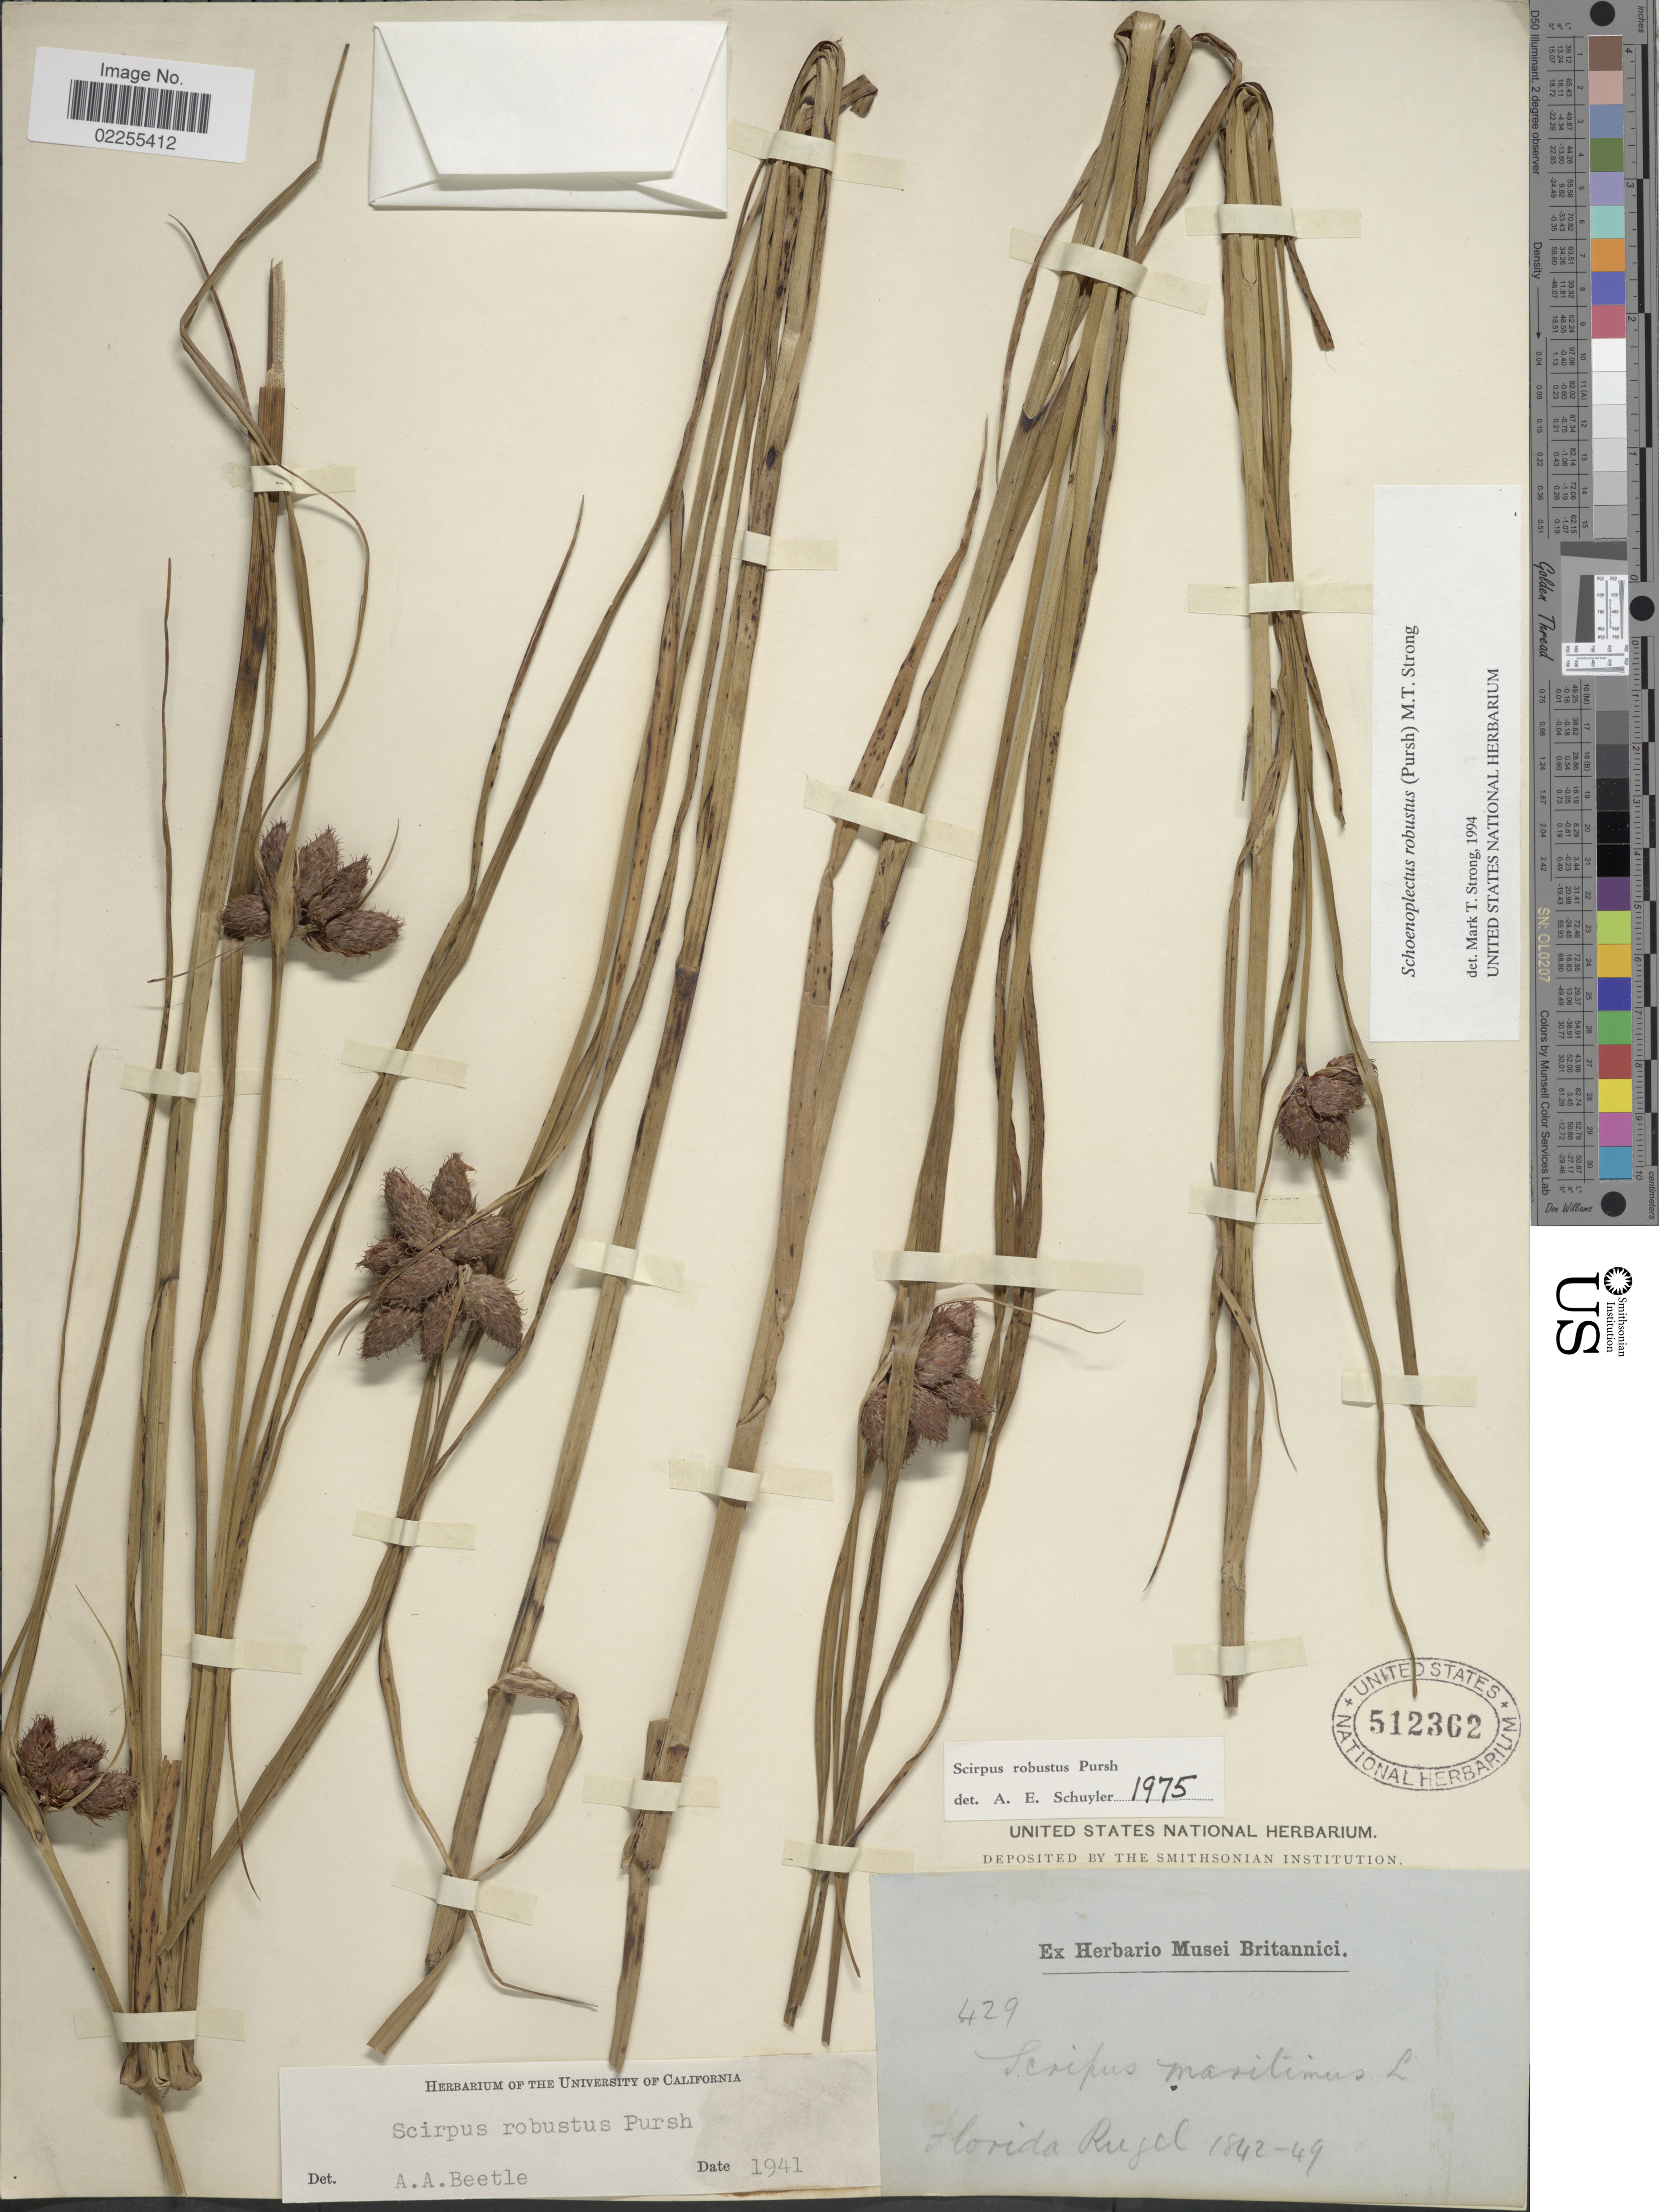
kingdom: Plantae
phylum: Tracheophyta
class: Liliopsida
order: Poales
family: Cyperaceae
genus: Bolboschoenus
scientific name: Bolboschoenus robustus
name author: (Pursh) Soják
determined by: Strong, M. T., (US), Smithsonian Institution - National Museum of Natural History (UNITED STATES)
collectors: Rugel, --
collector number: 429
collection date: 1842/1849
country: United States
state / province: Florida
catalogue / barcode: US 512362